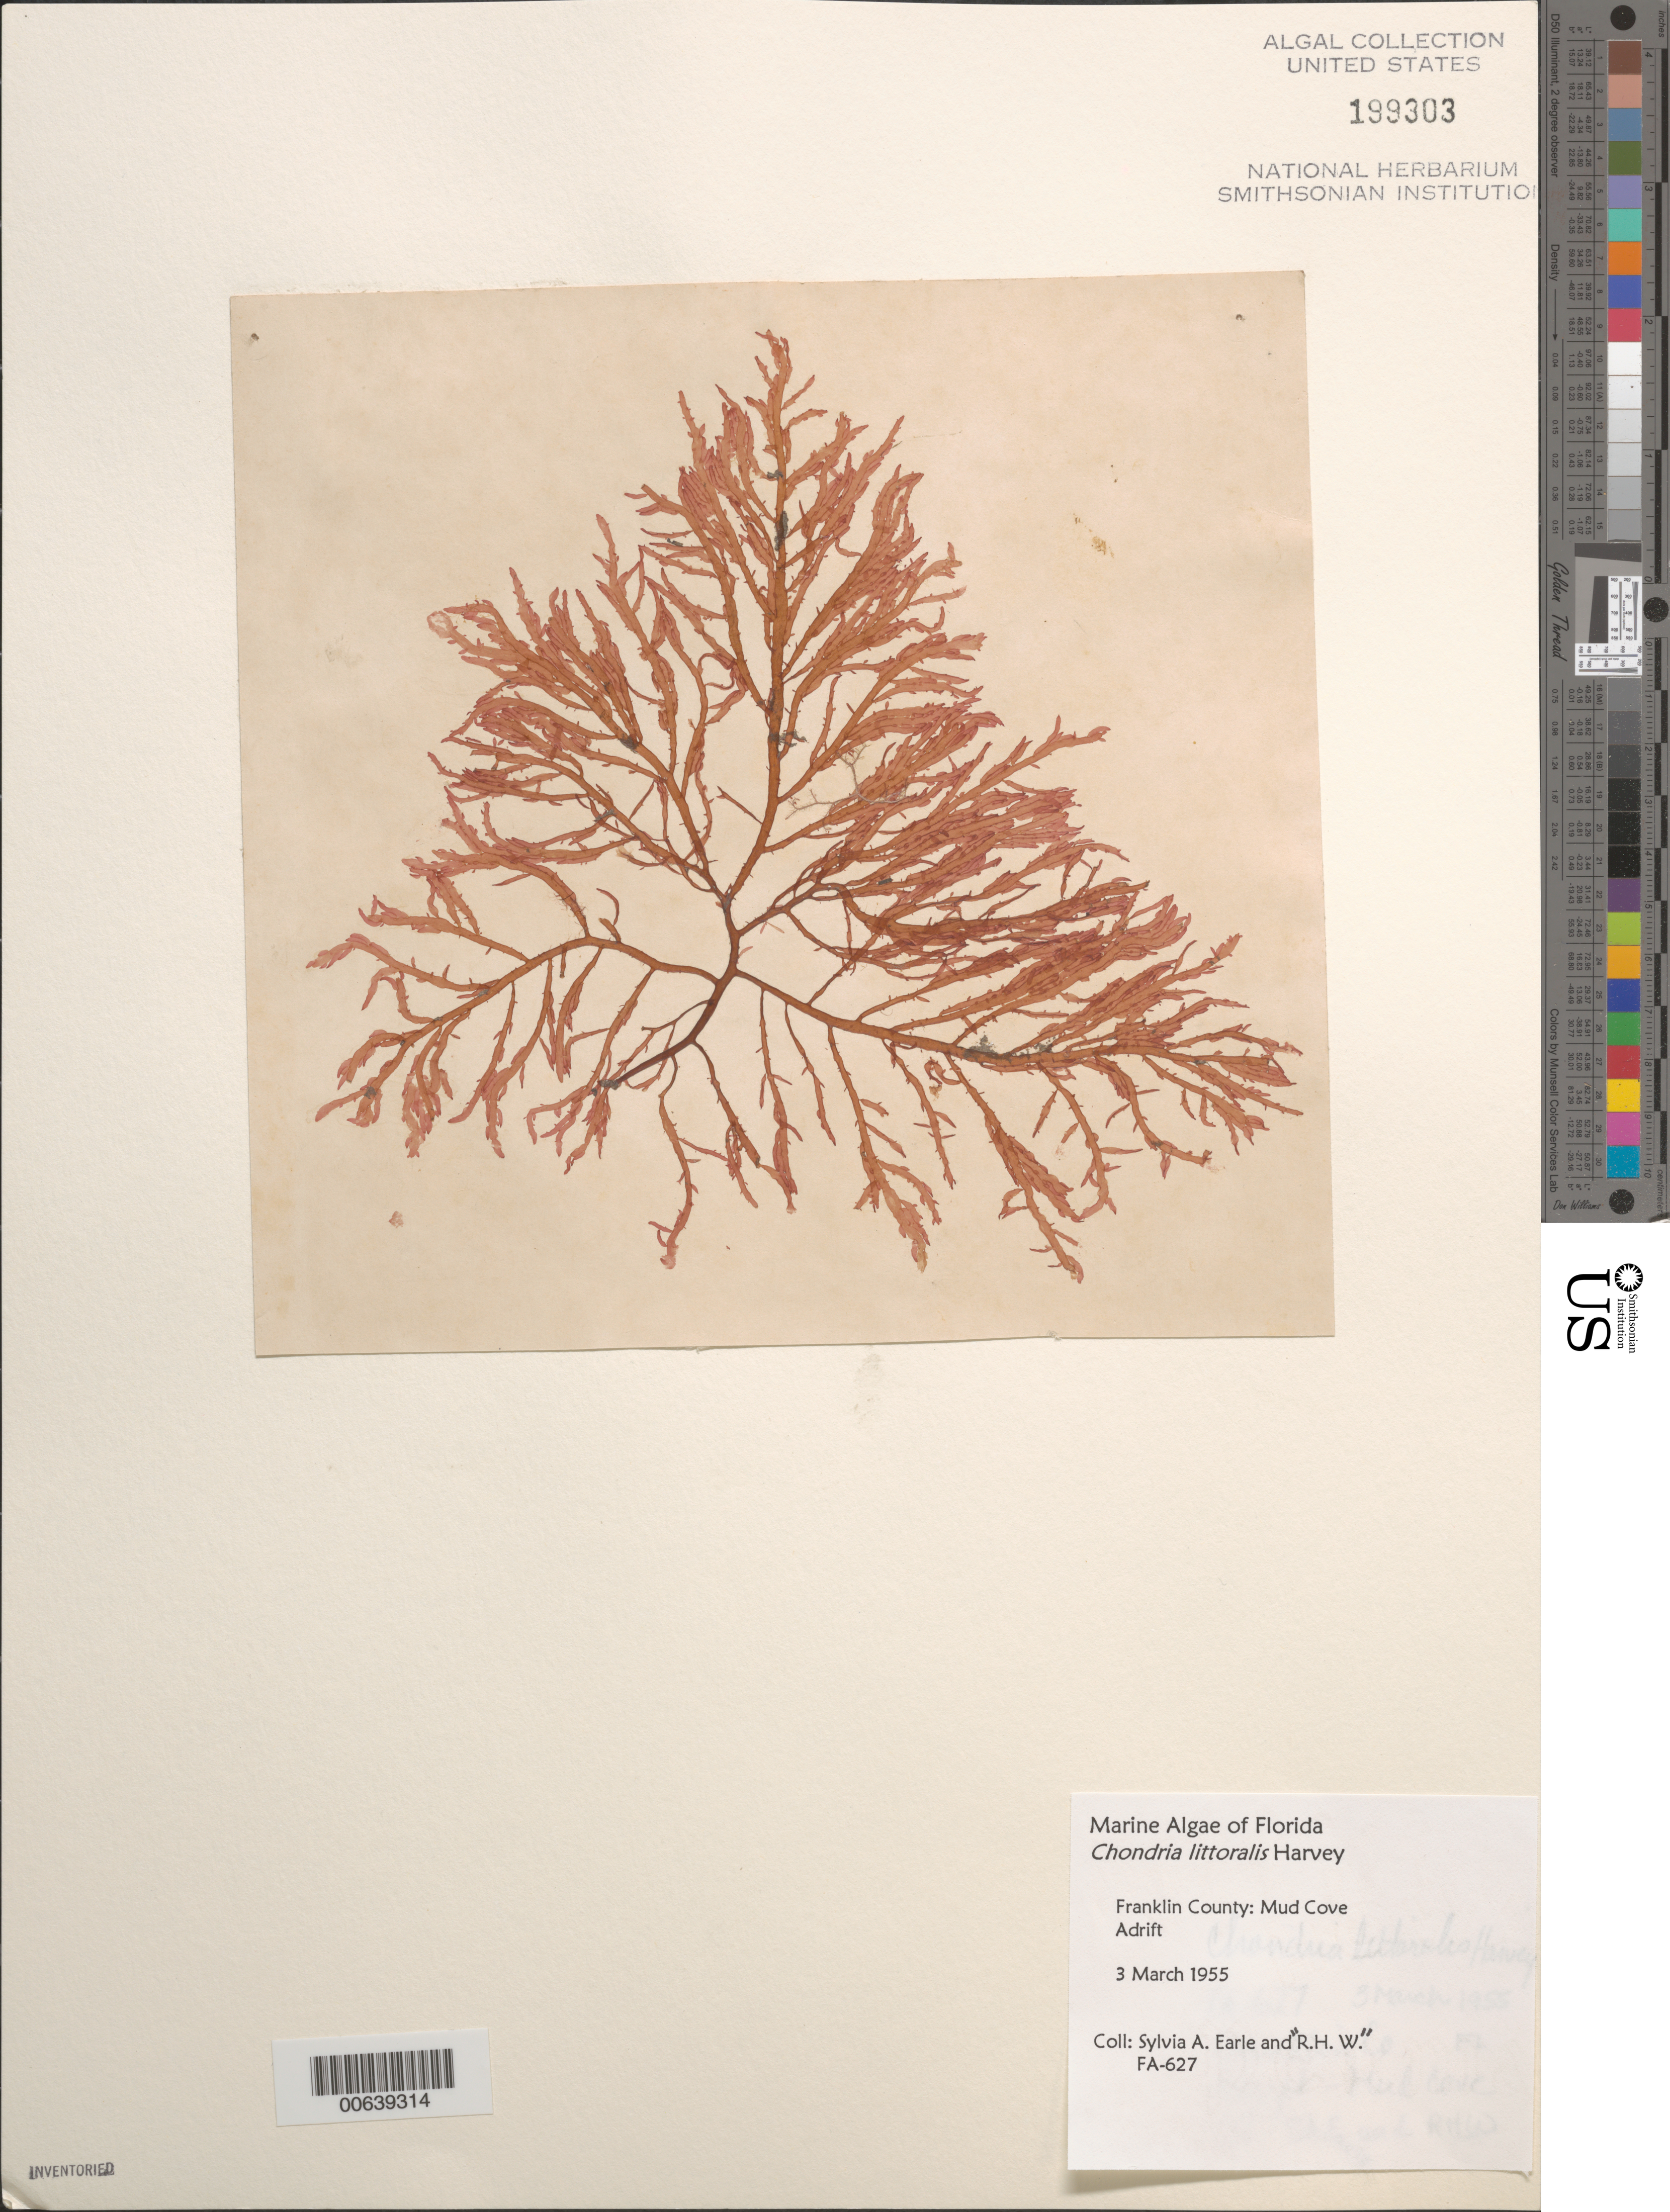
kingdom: Plantae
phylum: Rhodophyta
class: Florideophyceae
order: Ceramiales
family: Rhodomelaceae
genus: Chondria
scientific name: Chondria littoralis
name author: Harv.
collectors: S. A. Earle & R. W.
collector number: FA-627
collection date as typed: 03 Mar 1955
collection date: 1955-03-03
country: United States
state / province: Florida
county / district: Franklin County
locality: Mud Cove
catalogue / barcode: US 199303